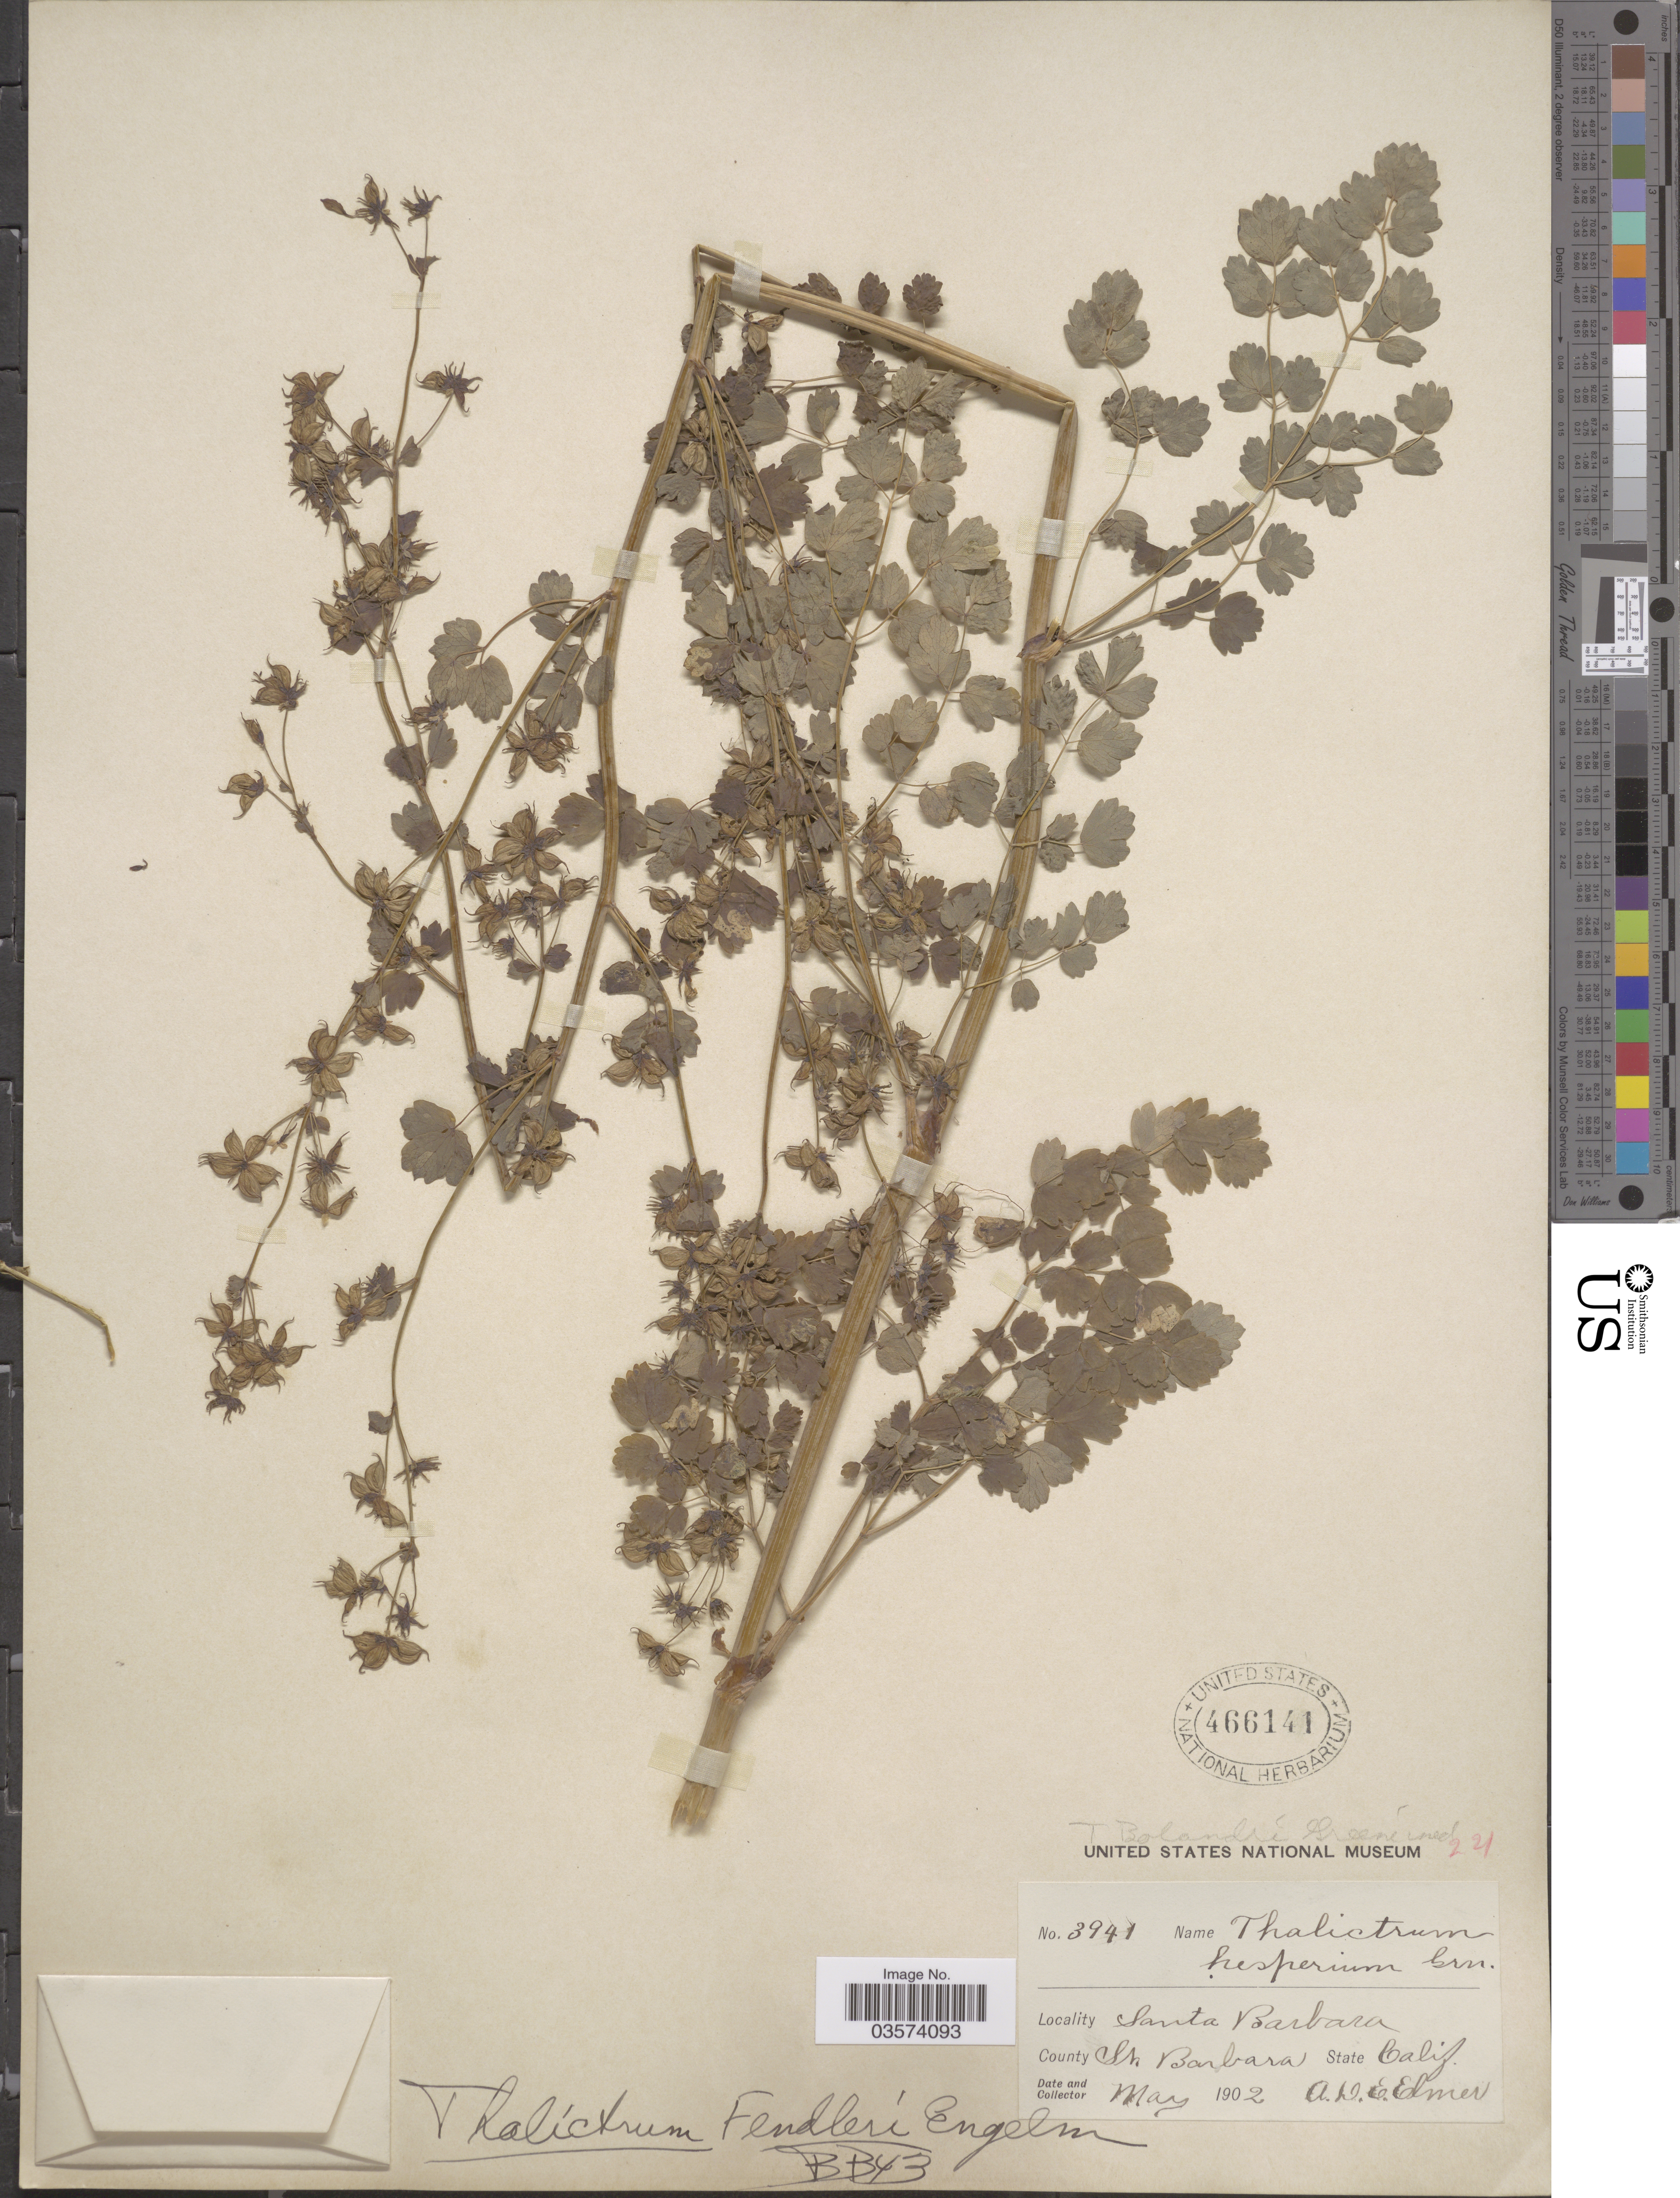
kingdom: Plantae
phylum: Tracheophyta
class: Magnoliopsida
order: Ranunculales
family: Ranunculaceae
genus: Thalictrum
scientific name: Thalictrum fendleri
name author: Engelm. ex A. Gray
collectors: A. D. E. Elmer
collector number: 3941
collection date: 1902-05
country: United States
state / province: California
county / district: Santa Barbara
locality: Santa Barbara. County St. Barbara.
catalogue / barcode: US 466141